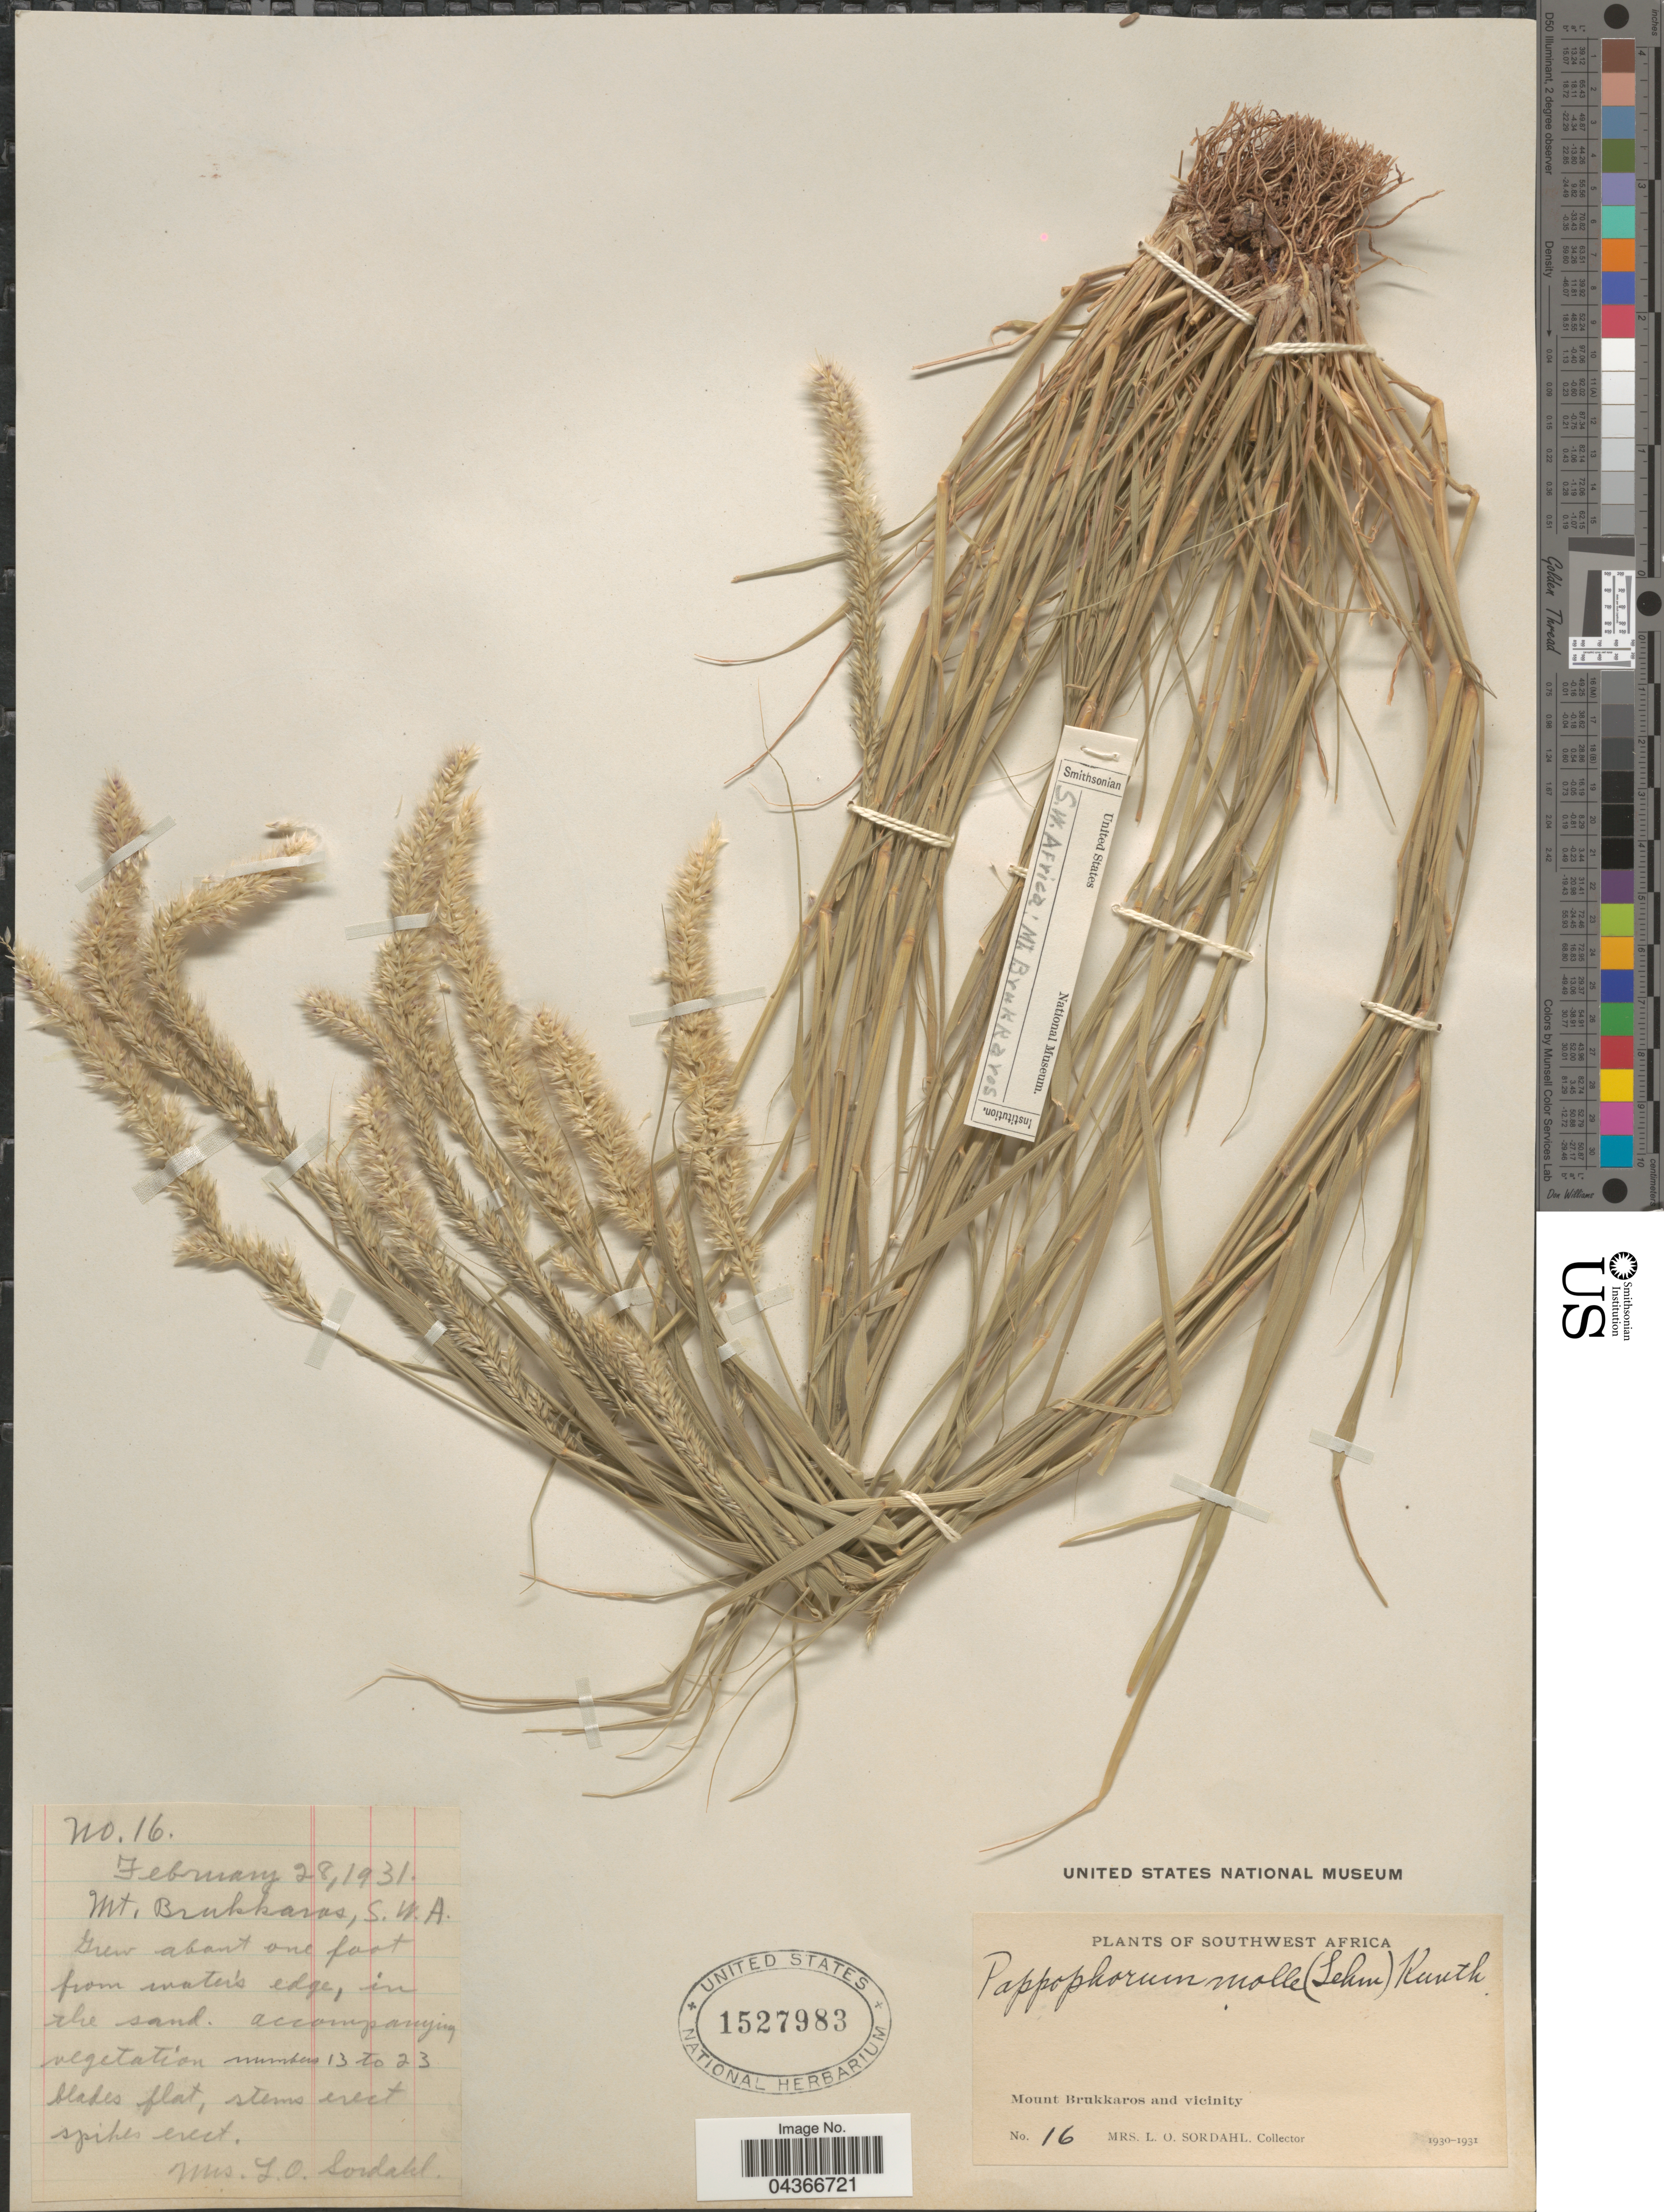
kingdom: Plantae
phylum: Tracheophyta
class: Liliopsida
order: Poales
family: Poaceae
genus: Enneapogon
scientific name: Enneapogon cenchroides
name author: (Licht. ex Roem. & Schult.) C.E. Hubb.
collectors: L. Sordahl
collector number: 16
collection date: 1931-02-28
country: Namibia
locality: Southwest Africa. mount Brukkaros and vicinity.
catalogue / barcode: US 1527983